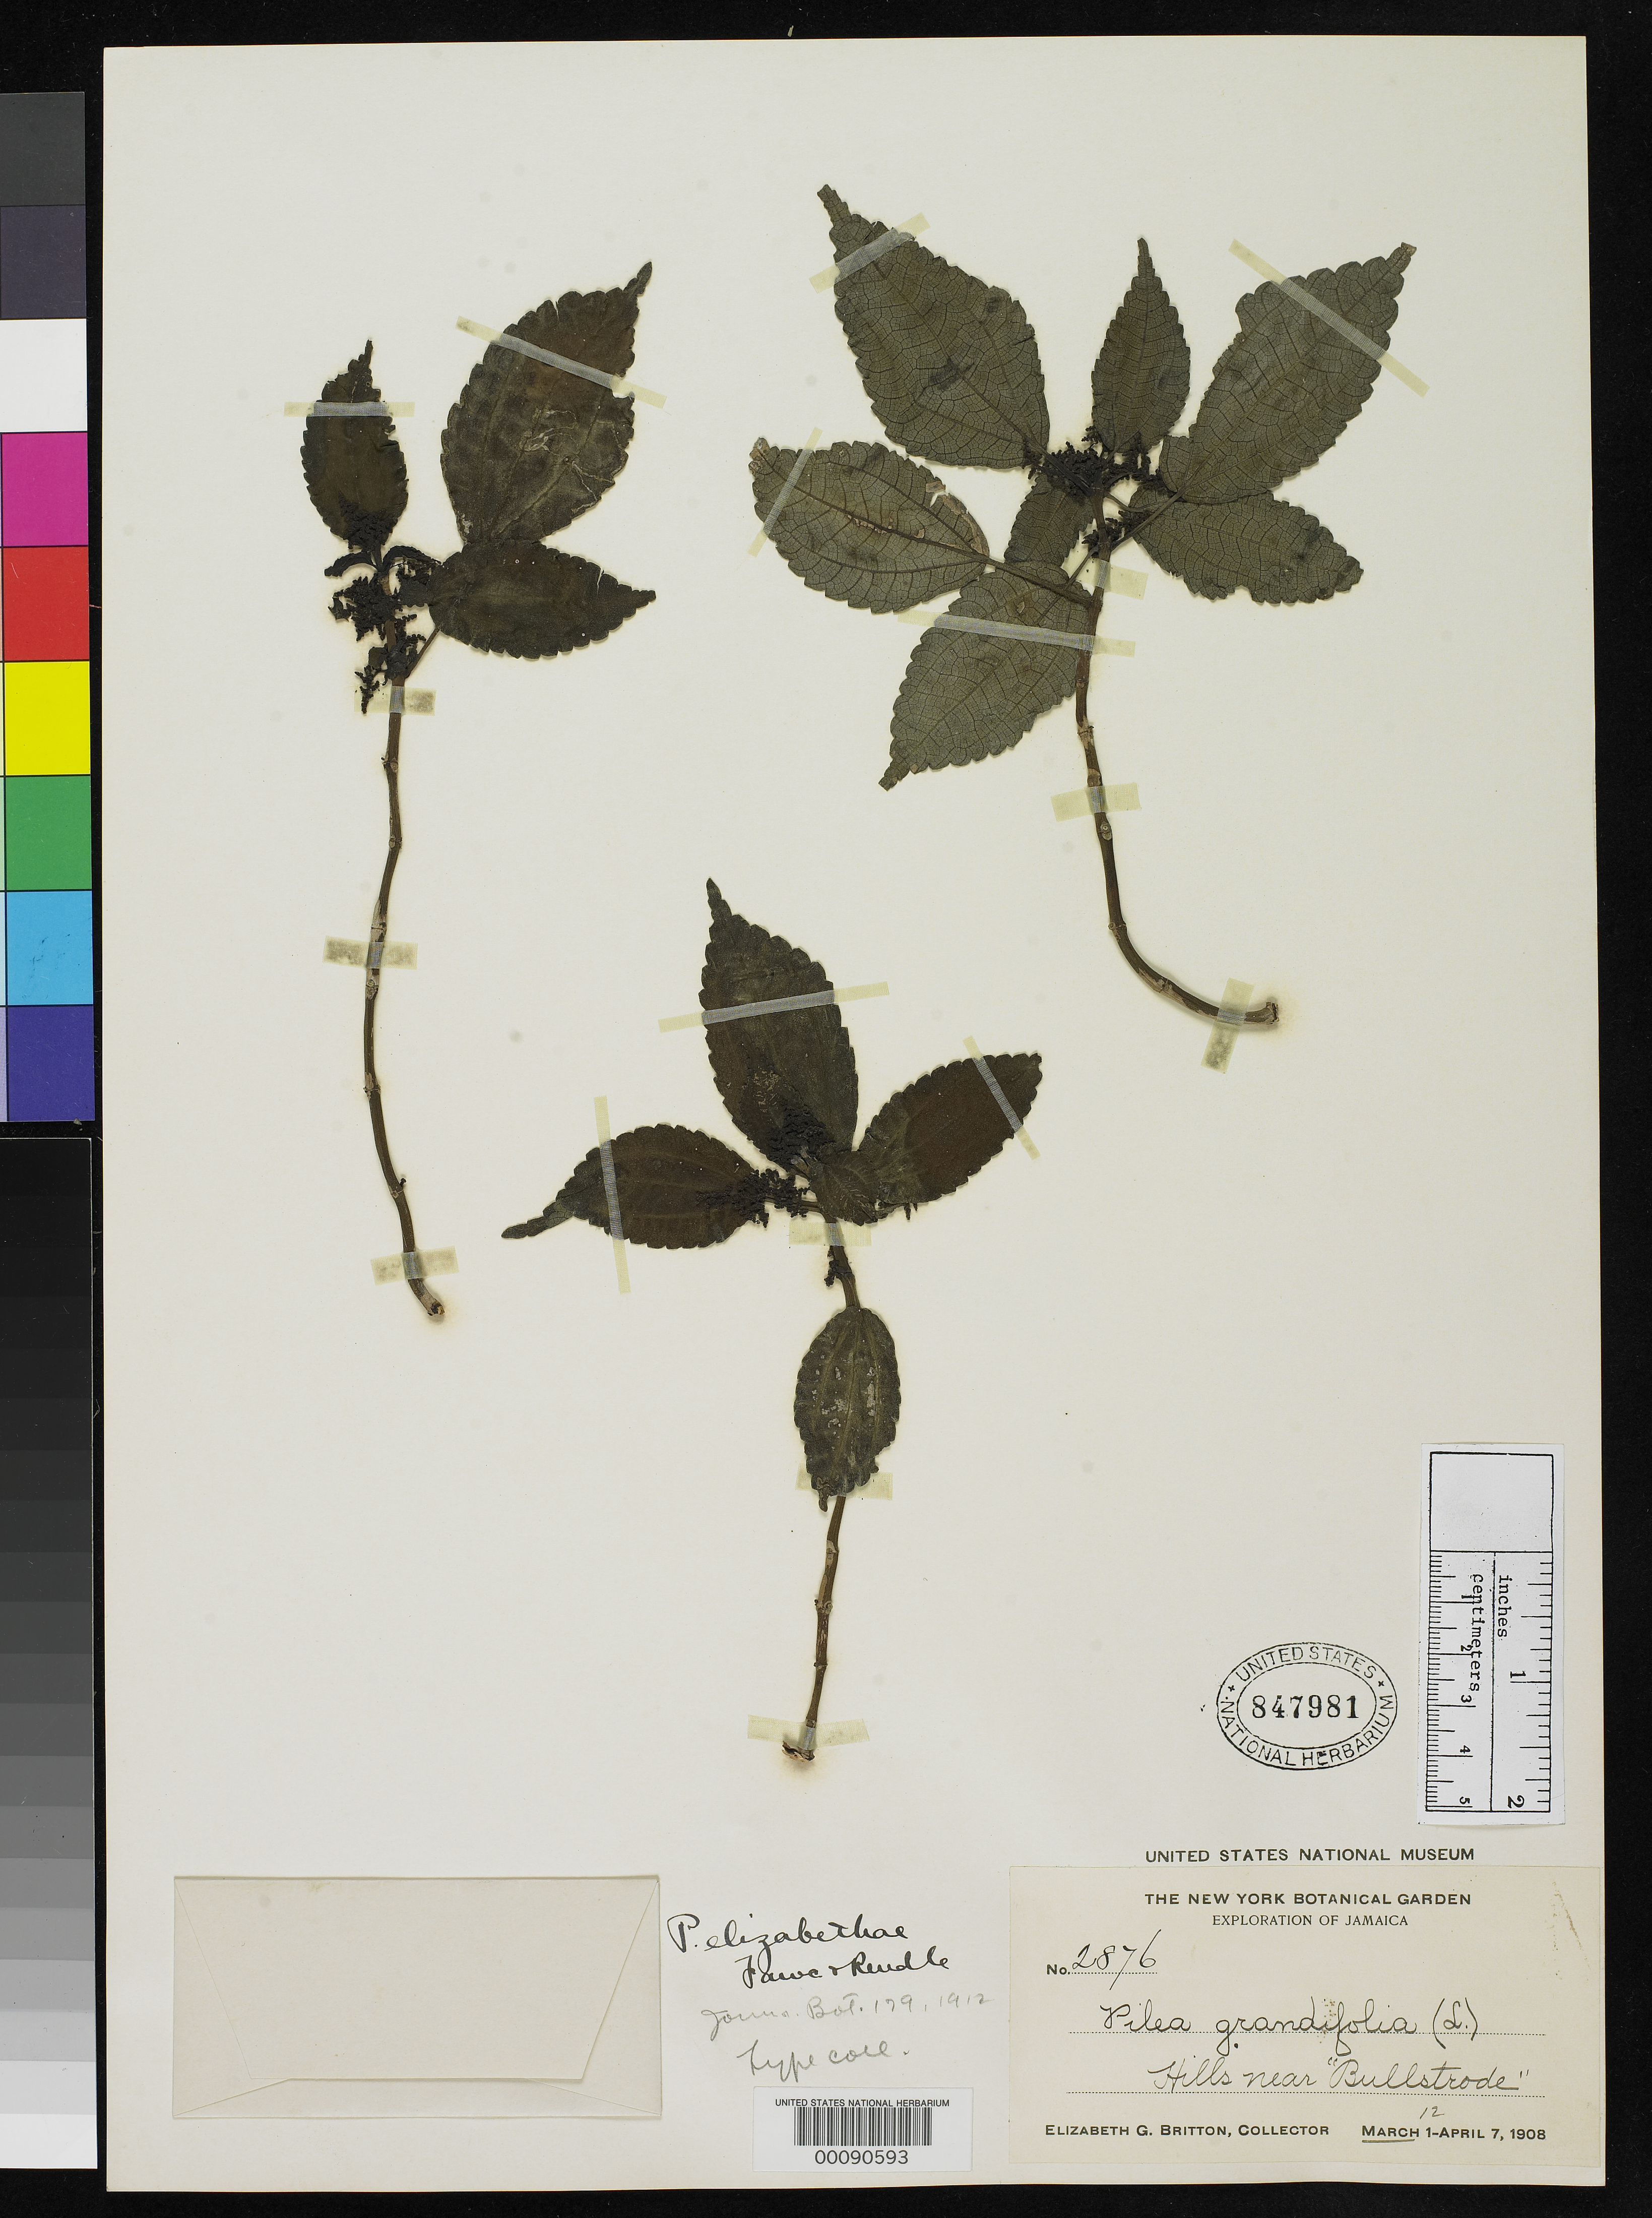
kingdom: Plantae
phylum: Tracheophyta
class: Magnoliopsida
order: Rosales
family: Urticaceae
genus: Pilea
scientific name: Pilea elizabethae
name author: Fawc. & Rendle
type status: Type Collection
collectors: E. G. Britton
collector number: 2876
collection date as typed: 12 Mar 1908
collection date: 1908-03-12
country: Jamaica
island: Greater Antilles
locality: Near Bullstrode.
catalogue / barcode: US 847981